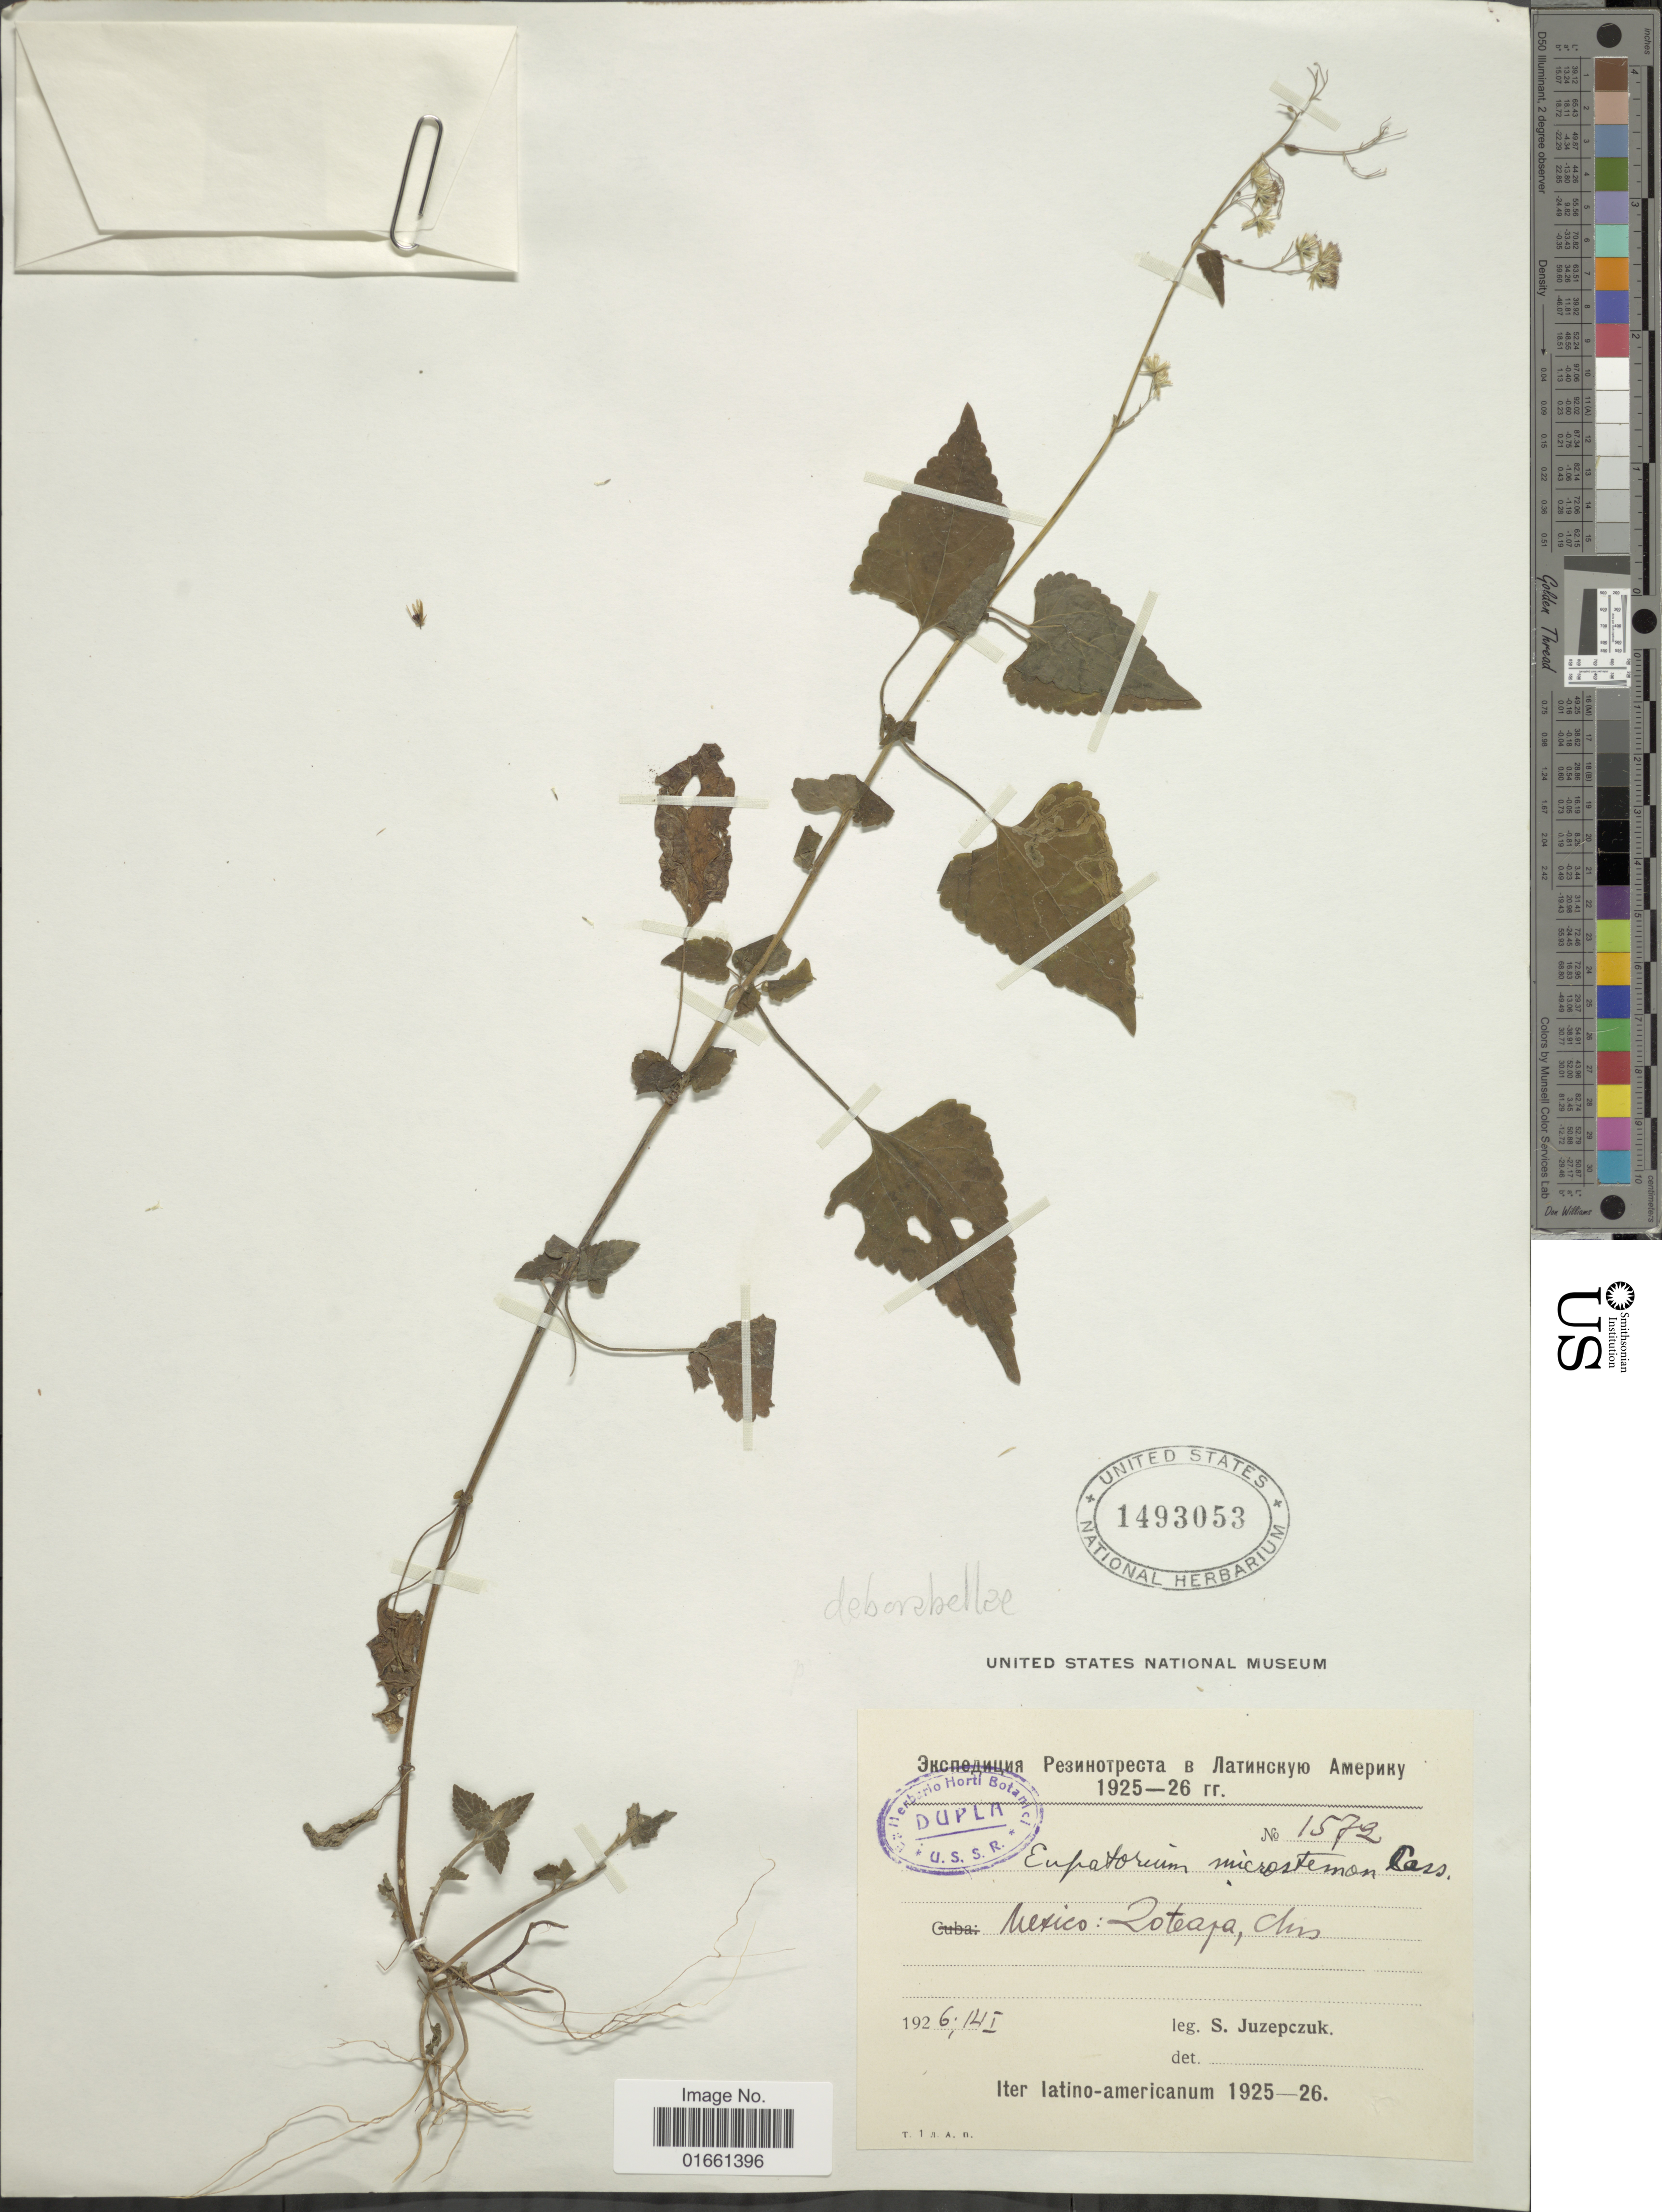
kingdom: Plantae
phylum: Tracheophyta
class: Magnoliopsida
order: Asterales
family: Asteraceae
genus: Fleischmannia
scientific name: Fleischmannia deborabellae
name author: R.M. King & H. Rob.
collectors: S. Juzepezuk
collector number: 1572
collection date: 1926-01-14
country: Mexico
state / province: Chiapas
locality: Zoteapa, Chis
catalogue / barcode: US 1493053